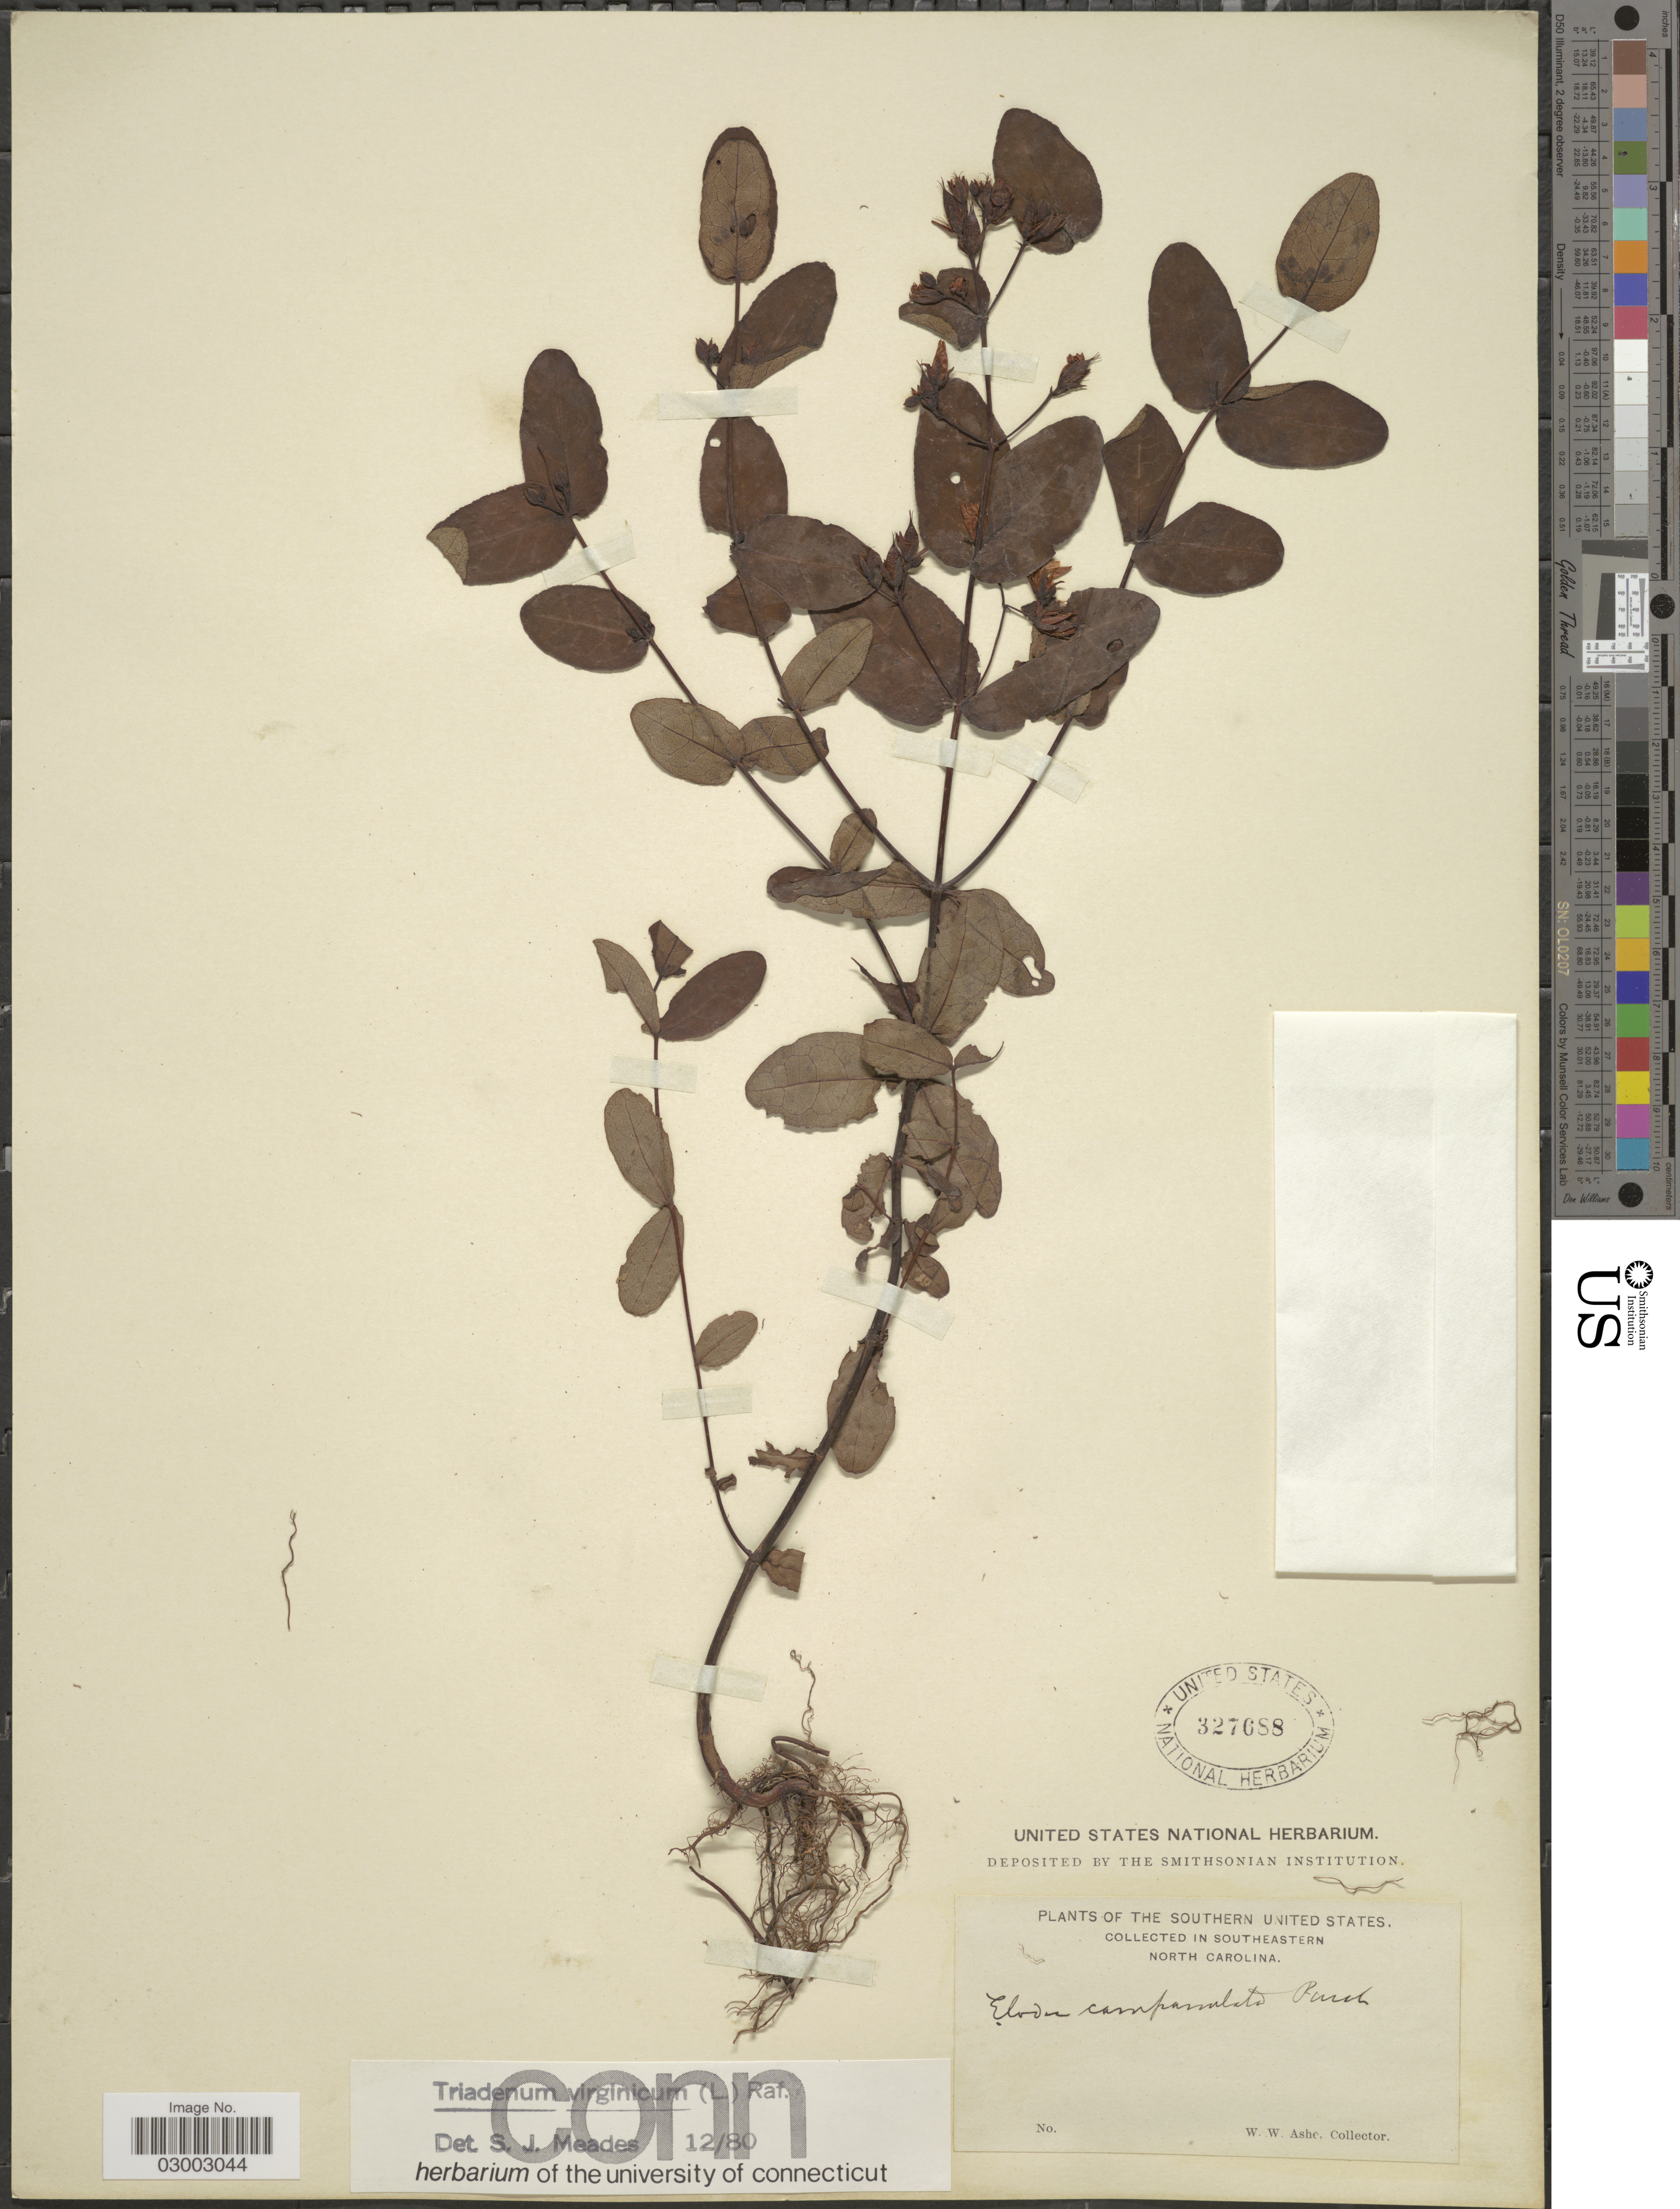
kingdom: Plantae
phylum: Tracheophyta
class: Magnoliopsida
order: Malpighiales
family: Hypericaceae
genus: Hypericum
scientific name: Hypericum virginicum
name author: L.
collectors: W. W. Ashe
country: United States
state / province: North Carolina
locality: Southern United States, Southeastern.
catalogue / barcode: US 327688